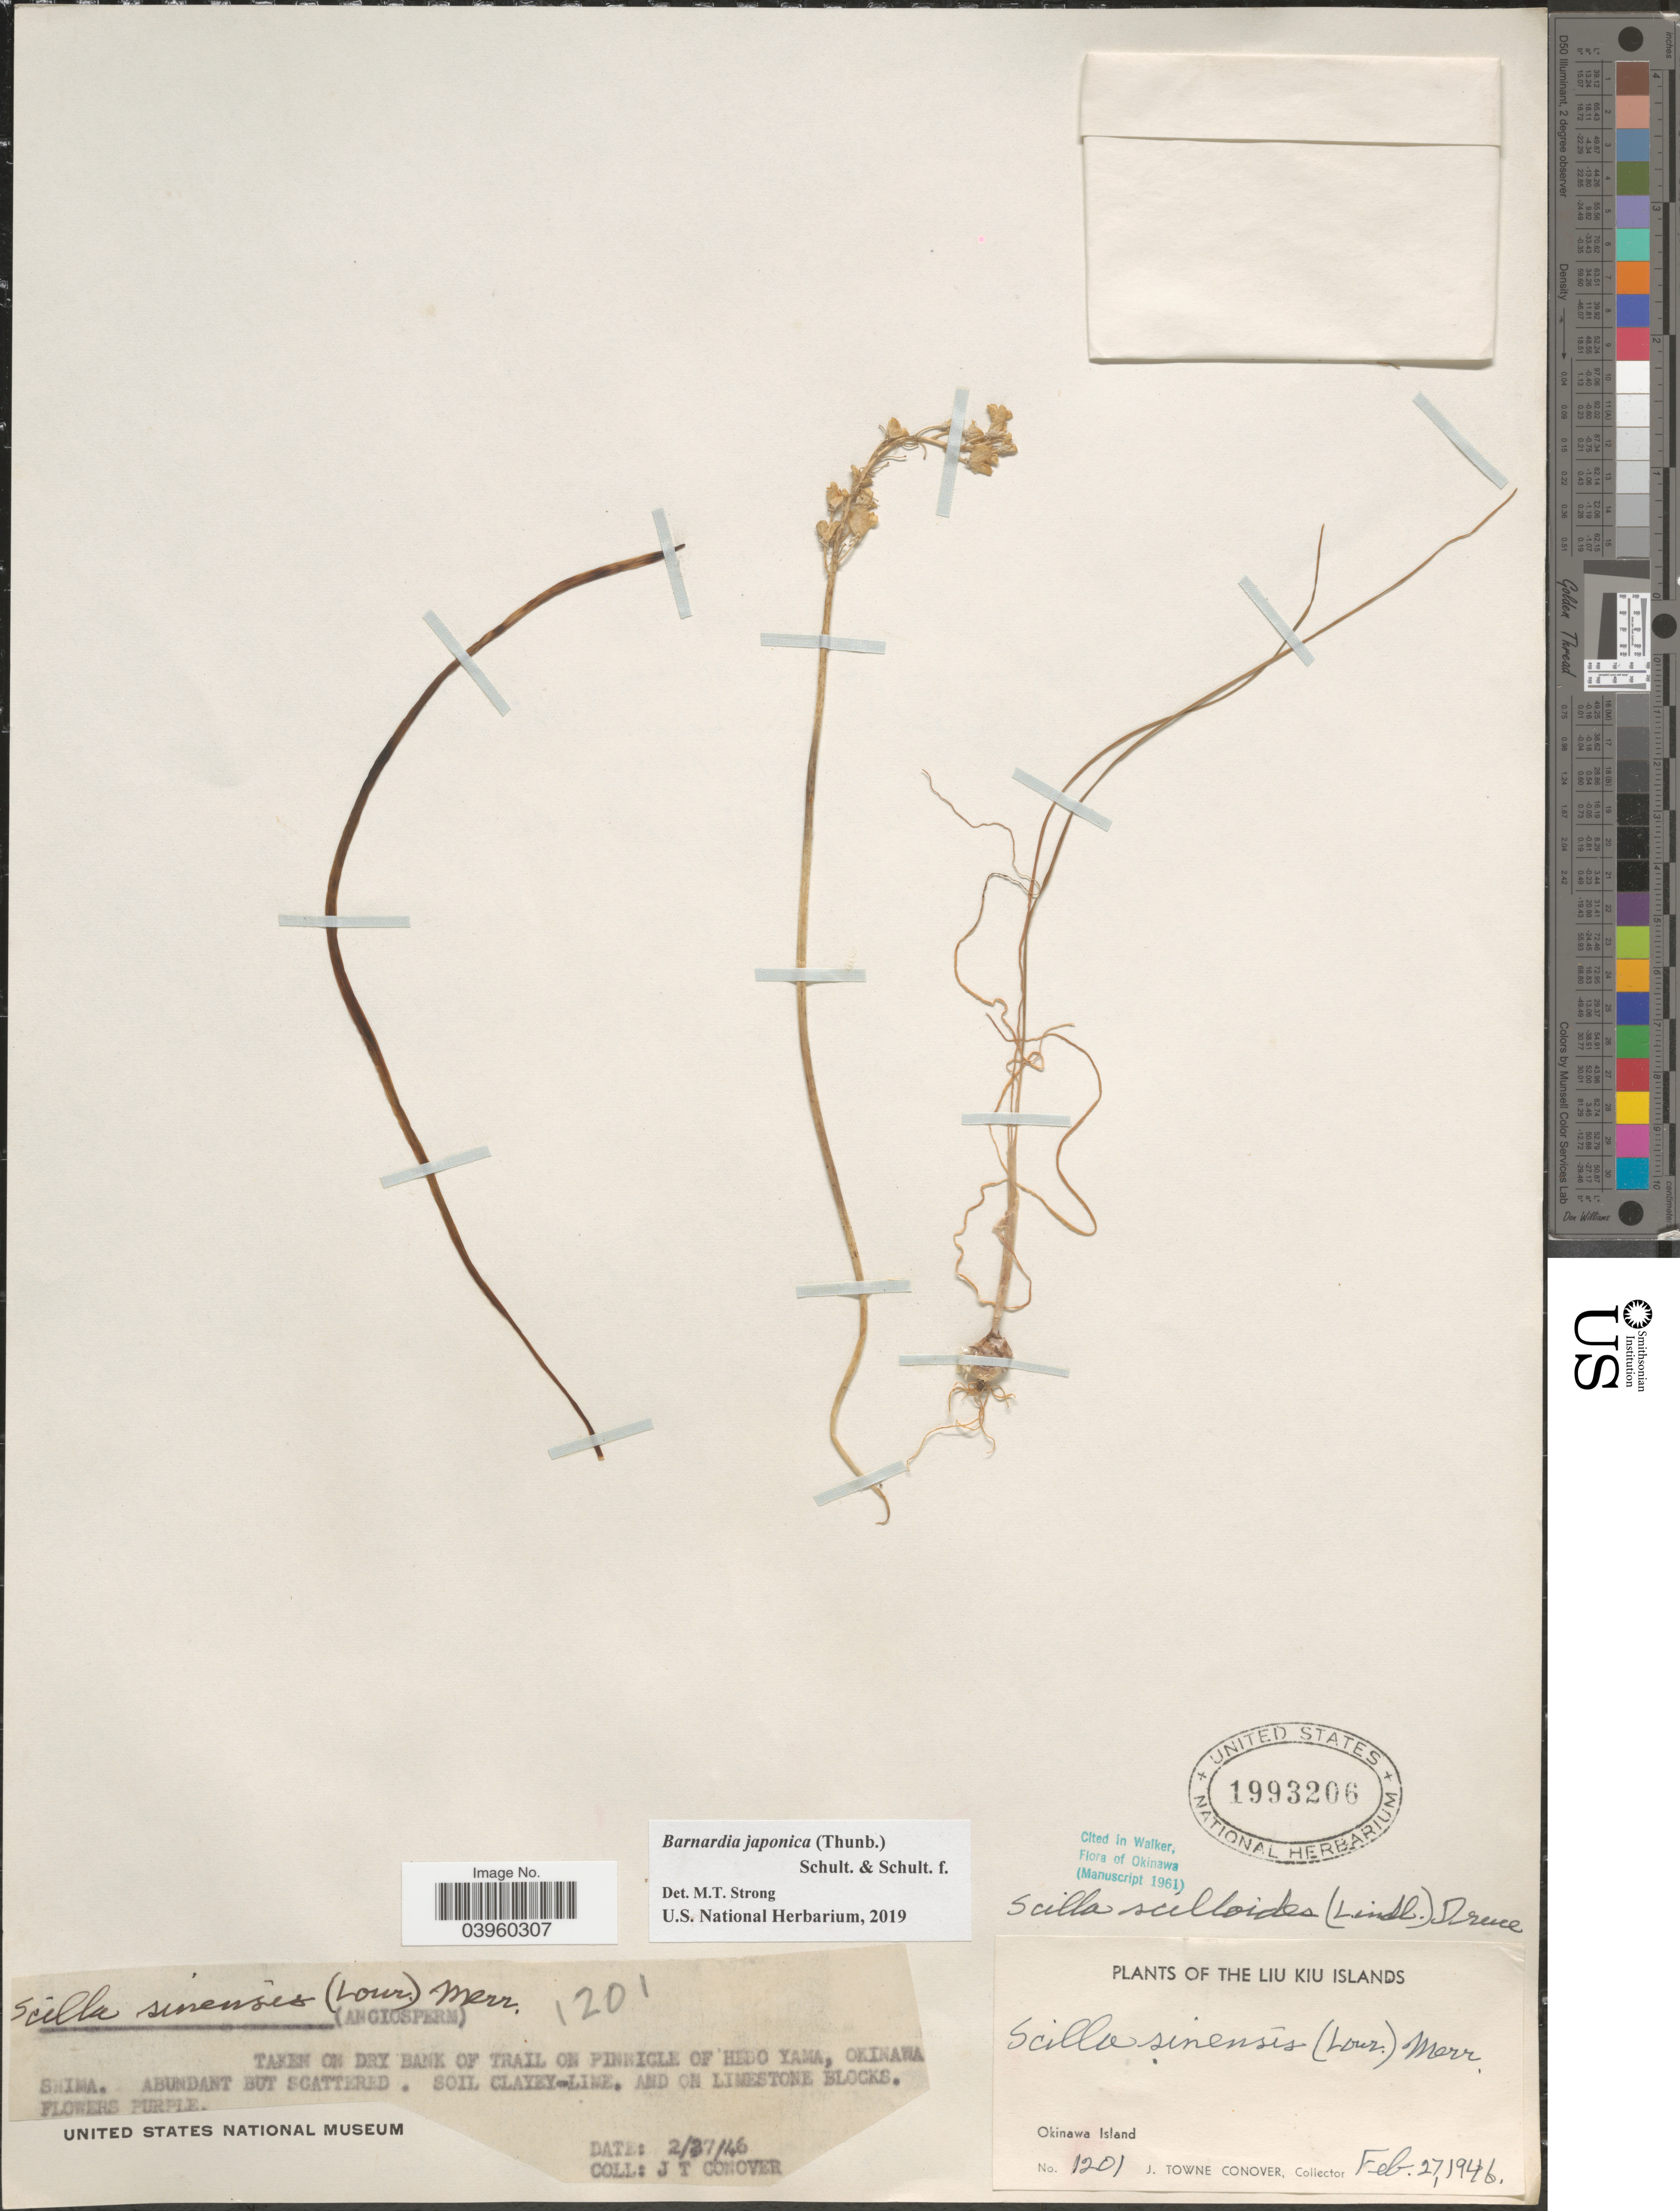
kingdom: Plantae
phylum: Tracheophyta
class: Liliopsida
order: Asparagales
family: Asparagaceae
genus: Barnardia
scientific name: Barnardia japonica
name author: (Thunb.) Schult. & Schult. f.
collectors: J. T. Conover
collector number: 1201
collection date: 1946-02-27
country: Japan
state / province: Okinawa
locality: The Liu Kiu Islands. Okinawa Island.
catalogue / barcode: US 1993206